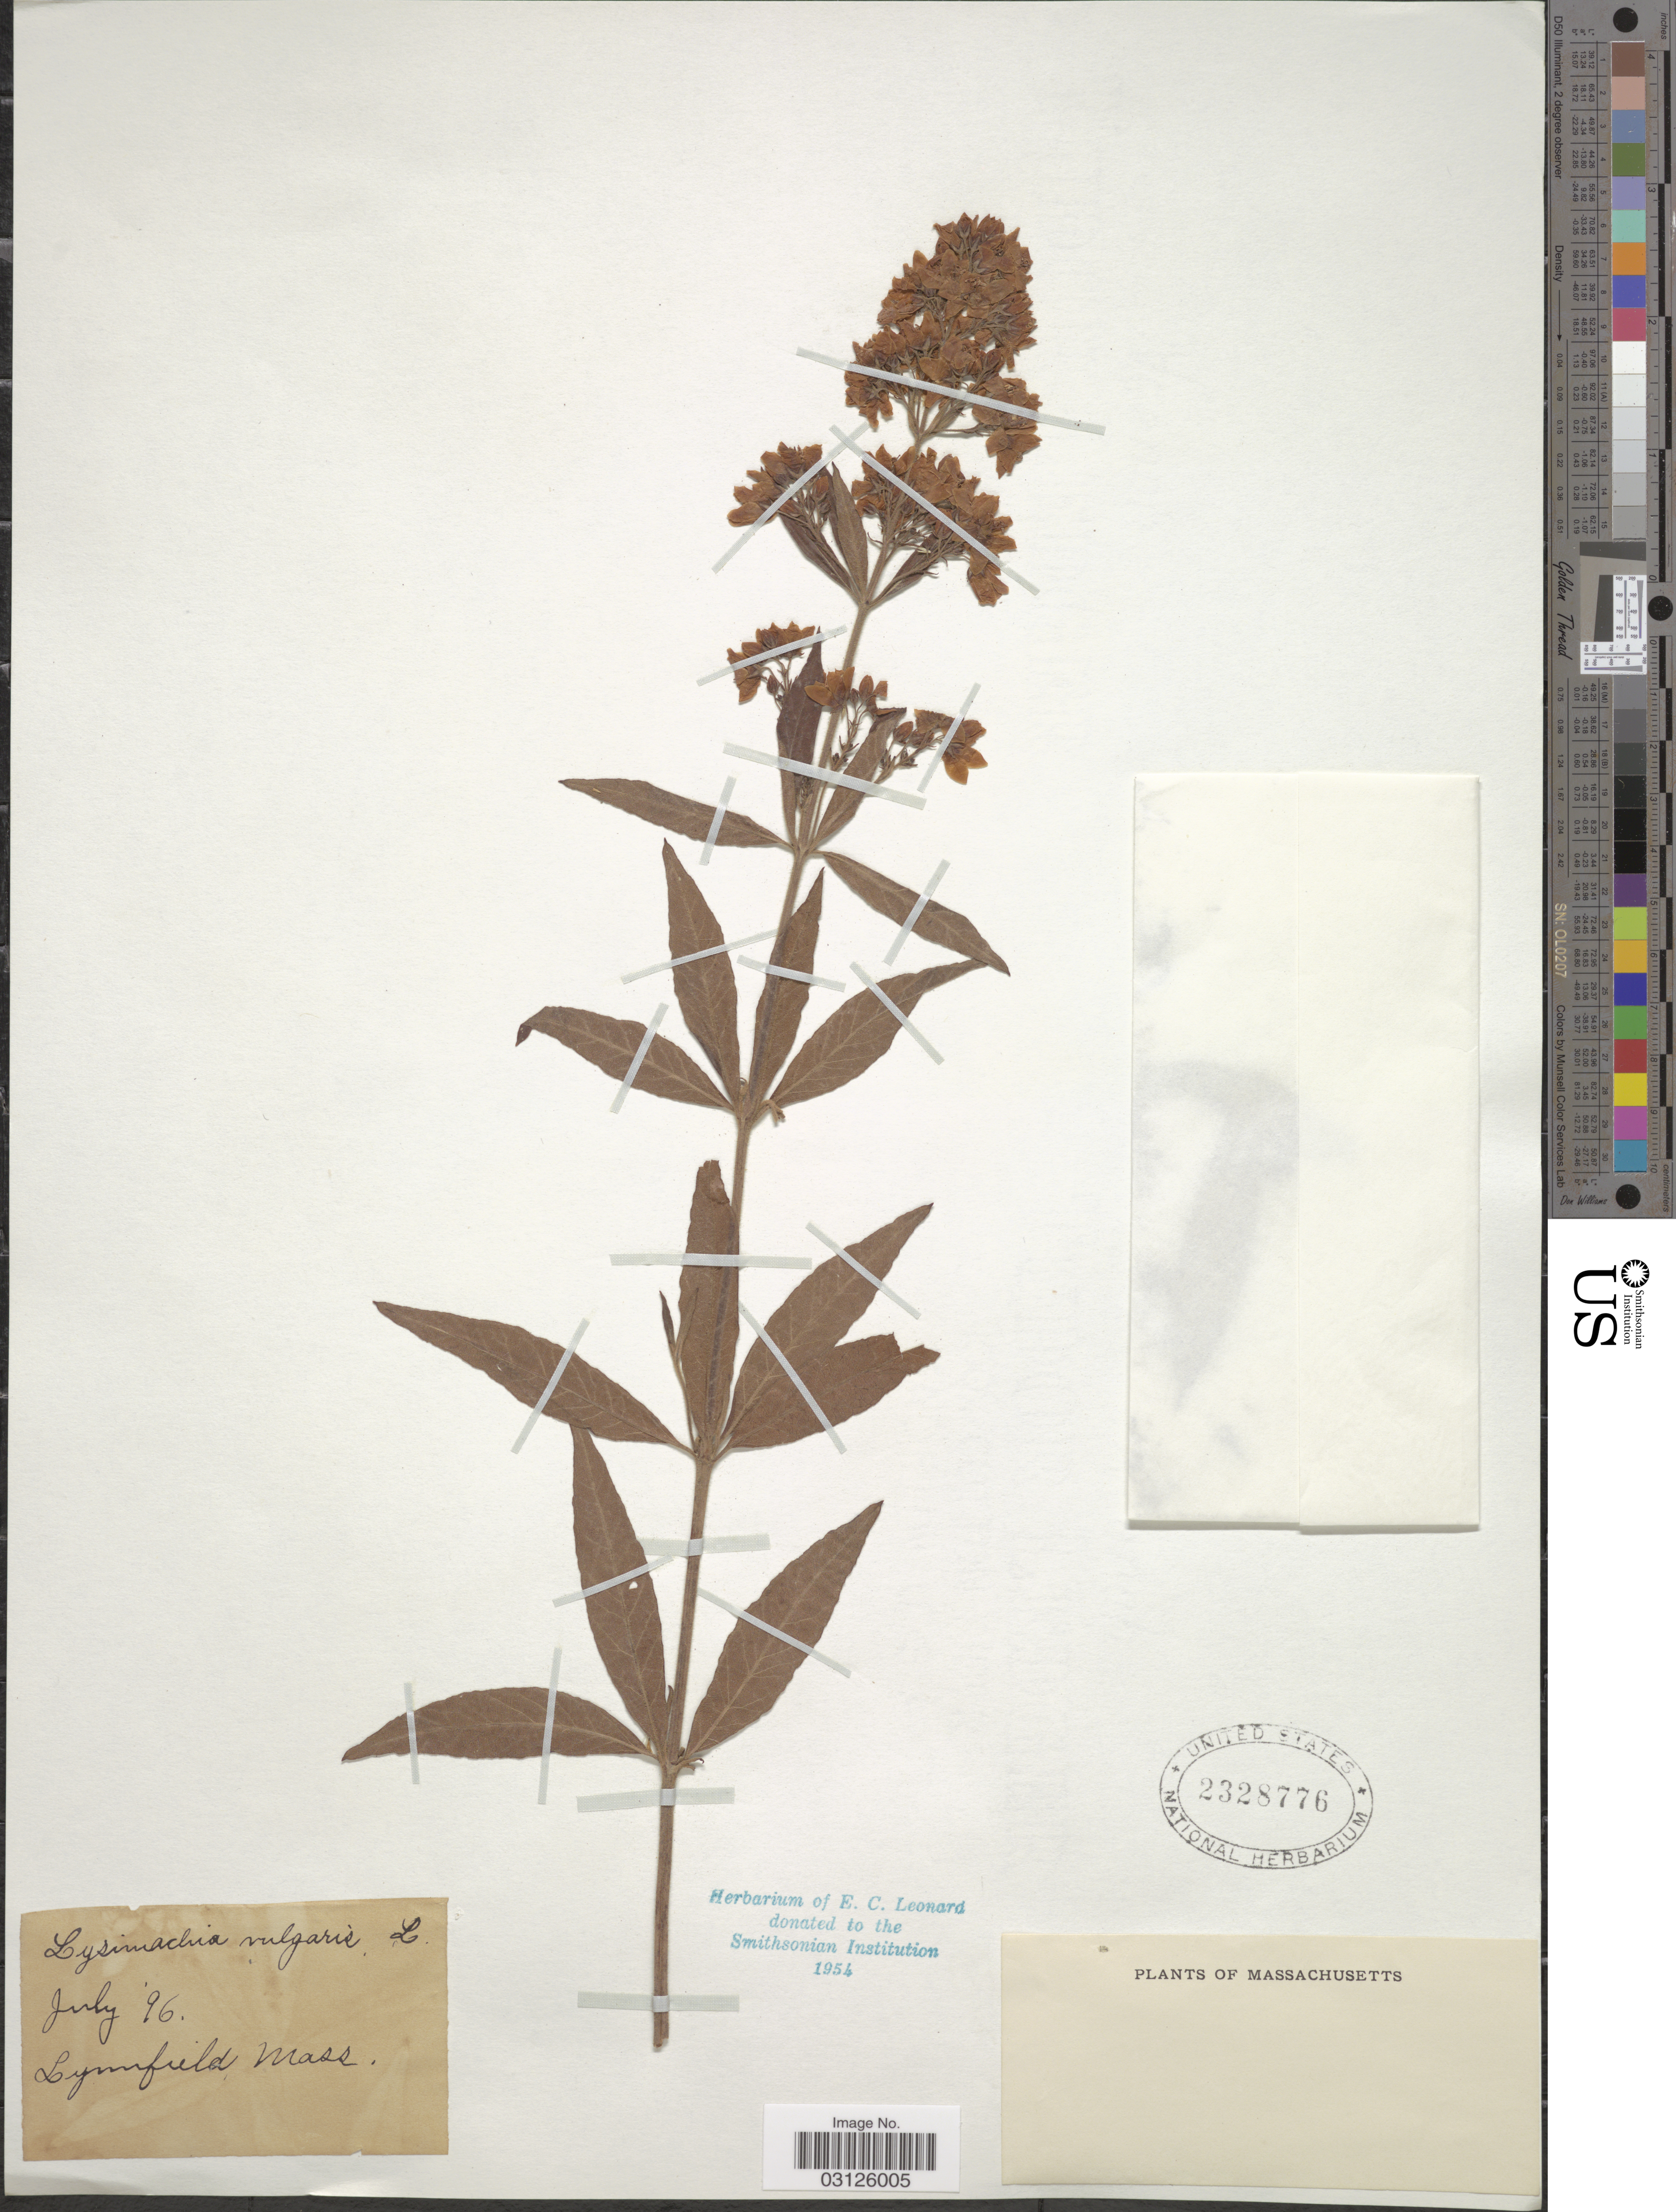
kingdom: Plantae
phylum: Tracheophyta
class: Magnoliopsida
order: Ericales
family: Primulaceae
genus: Lysimachia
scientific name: Lysimachia vulgaris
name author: L.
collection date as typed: Transcribed d/m/y: /7/96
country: United States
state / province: Massachusetts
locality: Lynnfield.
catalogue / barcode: US 2328776